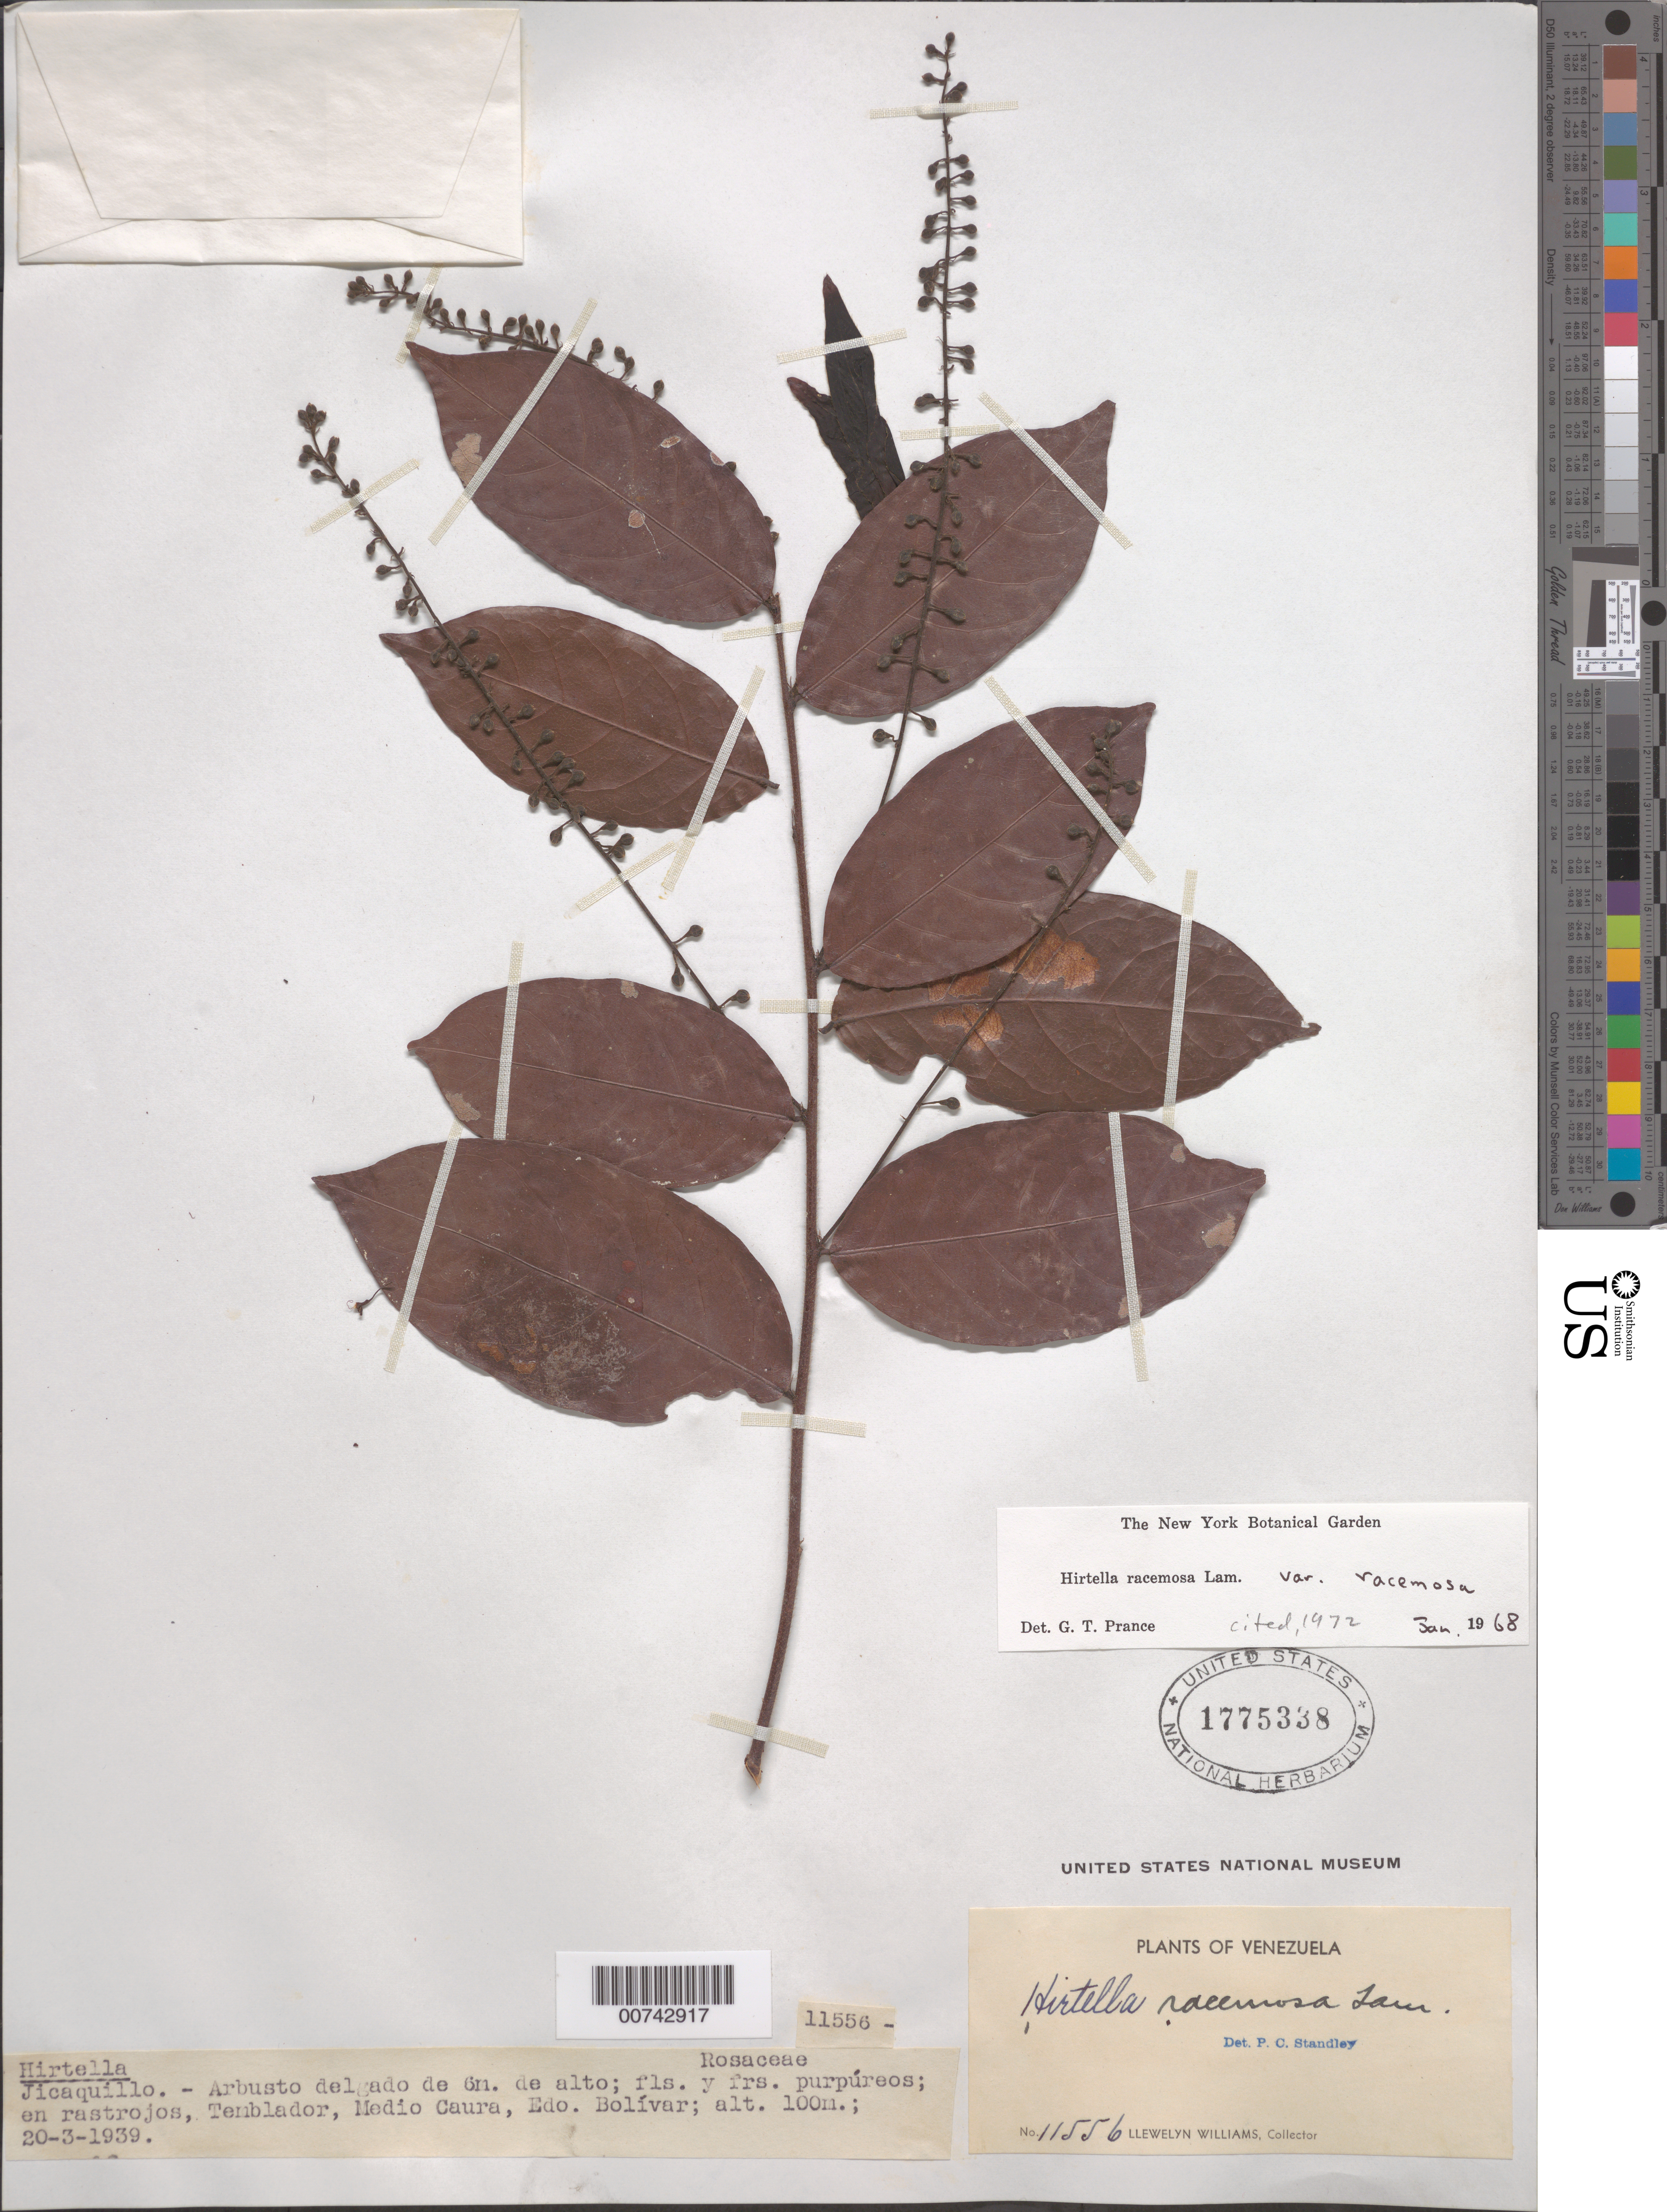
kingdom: Plantae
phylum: Tracheophyta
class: Magnoliopsida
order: Malpighiales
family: Chrysobalanaceae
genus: Hirtella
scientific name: Hirtella racemosa var. racemosa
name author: Lam.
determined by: Prance, G. T.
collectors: Ll. Williams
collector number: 11556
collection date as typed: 20-Mar-39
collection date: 1939-03-20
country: Venezuela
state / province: Bolívar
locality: Temblador, Medio Caura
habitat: Rastrojos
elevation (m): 100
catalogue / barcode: US 1775338